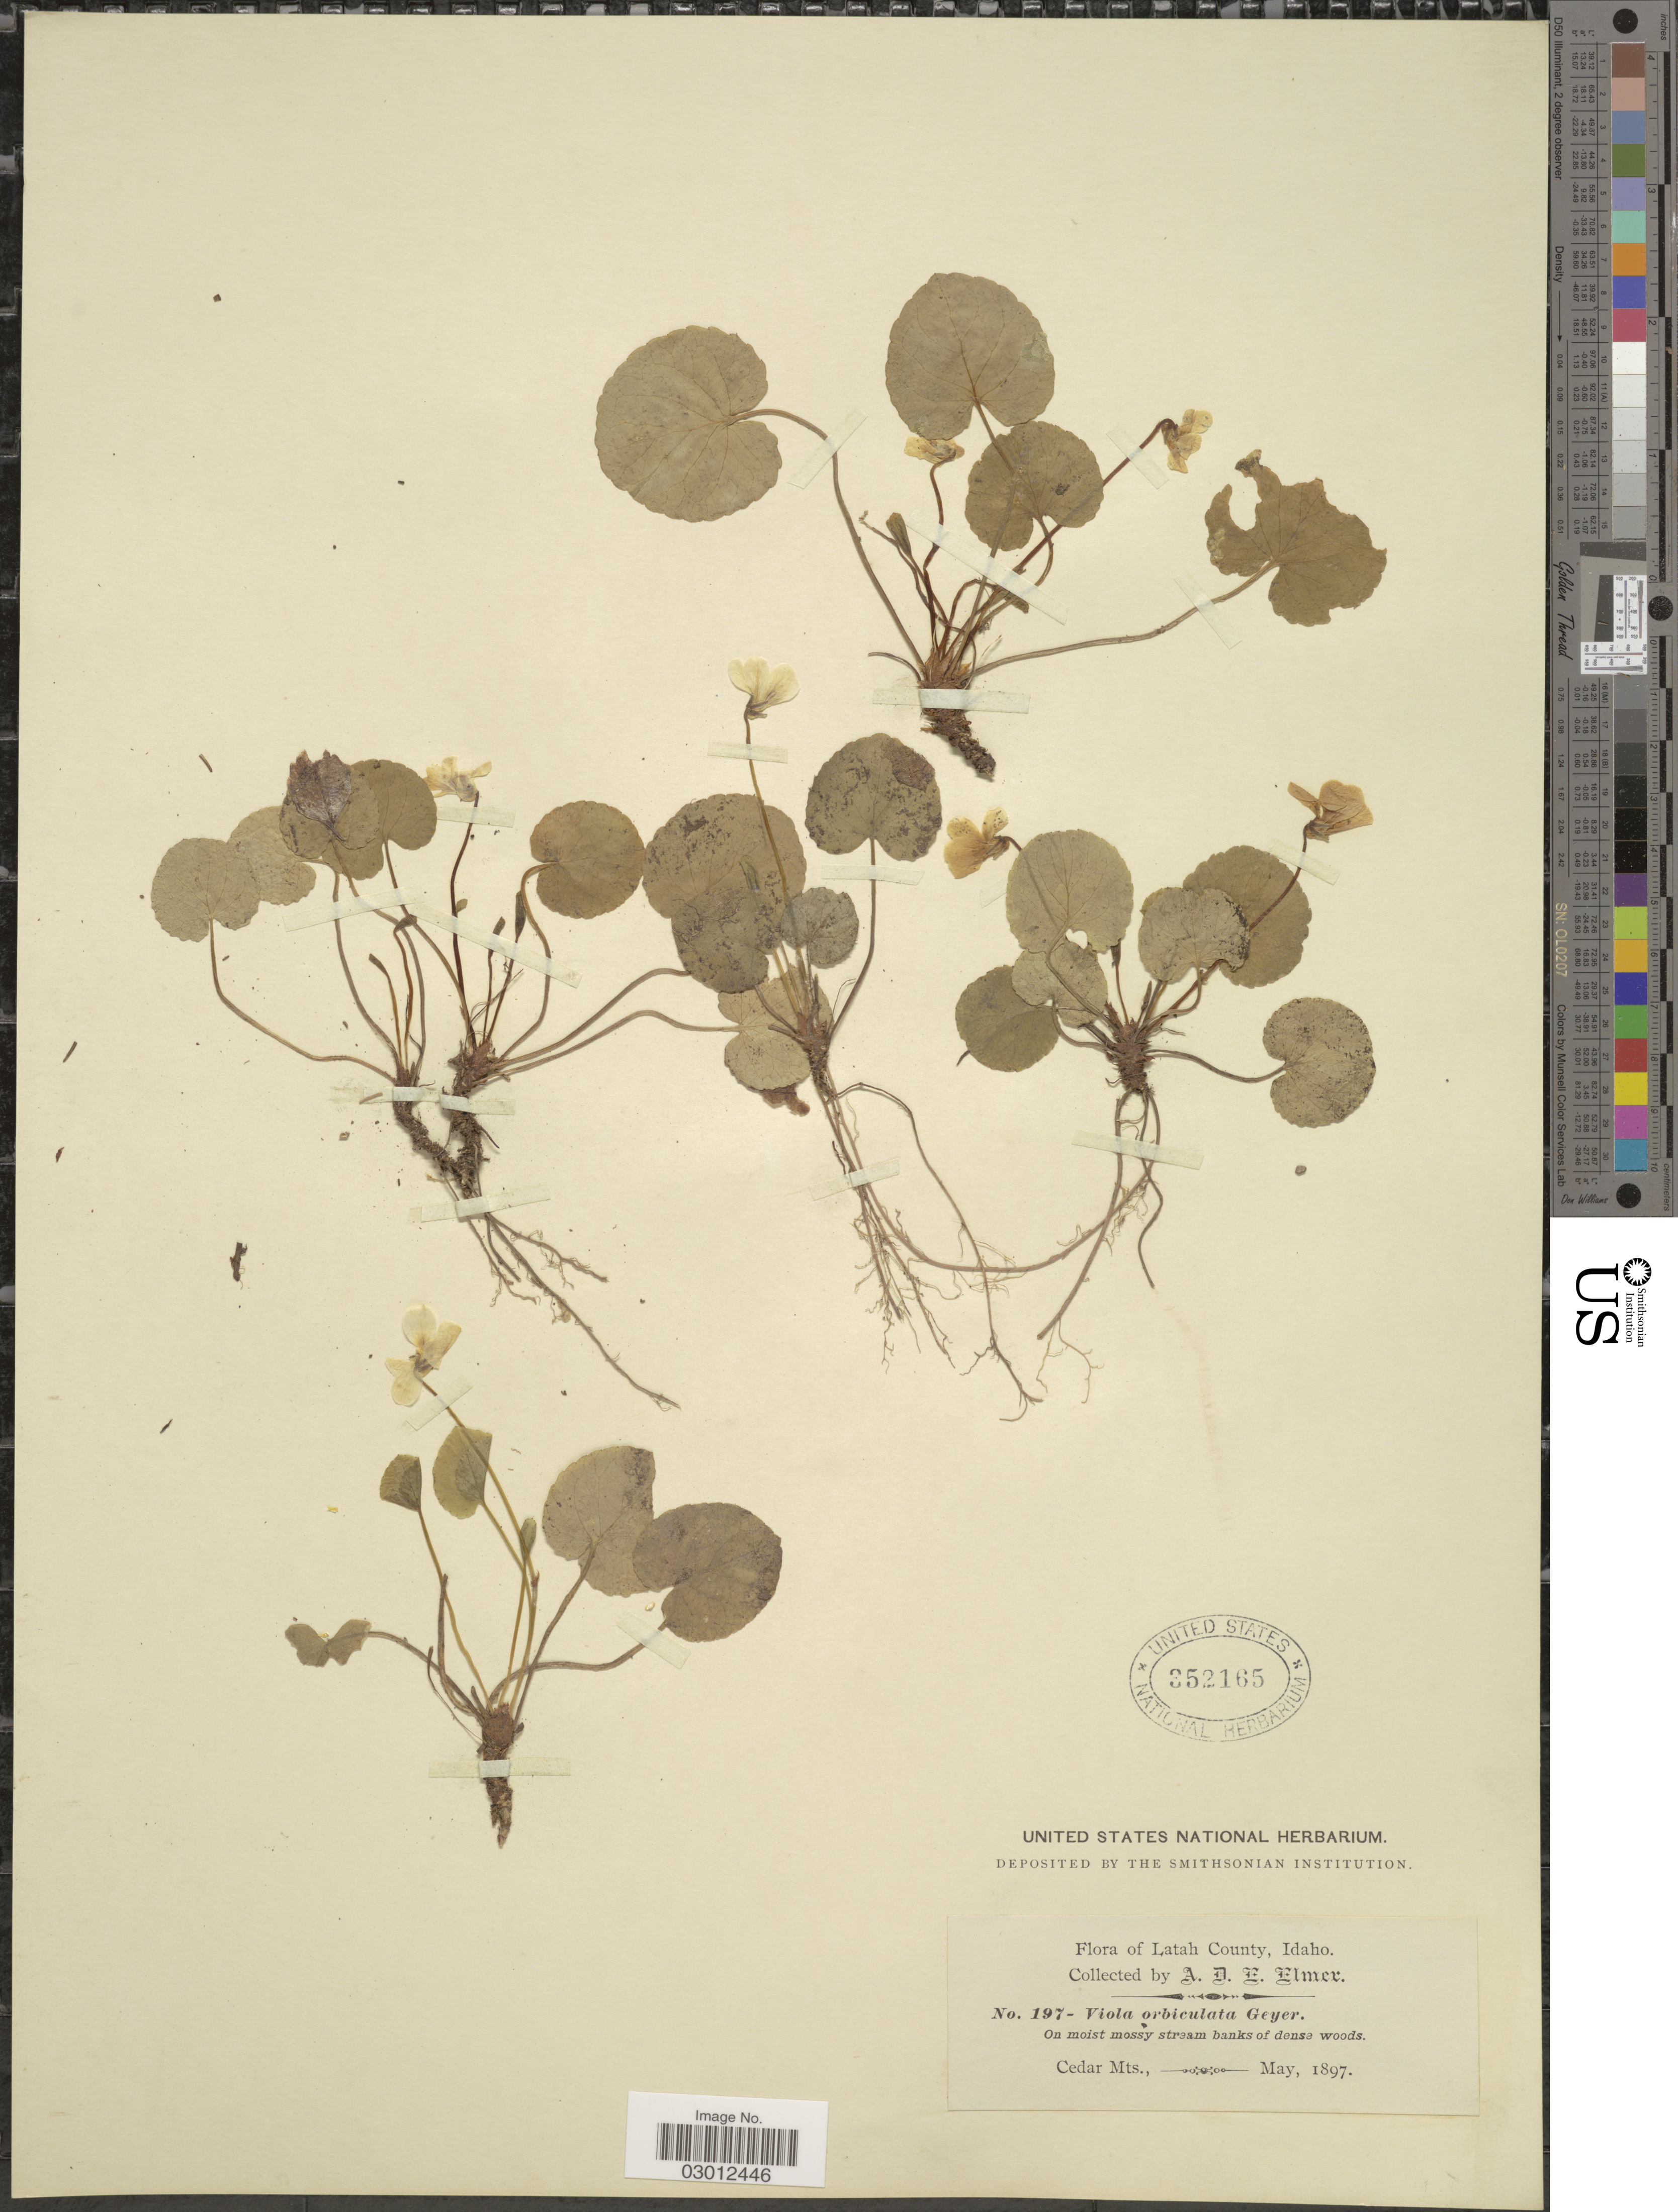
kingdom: Plantae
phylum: Tracheophyta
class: Magnoliopsida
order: Malpighiales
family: Violaceae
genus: Viola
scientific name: Viola orbiculata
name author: Geyer ex Hook.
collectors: A. D. E. Elmer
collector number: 197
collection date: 1897-05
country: United States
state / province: Idaho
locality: Latah County. On moist mossy stream banks of dense woods. Cedar Mts.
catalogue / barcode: US 352165